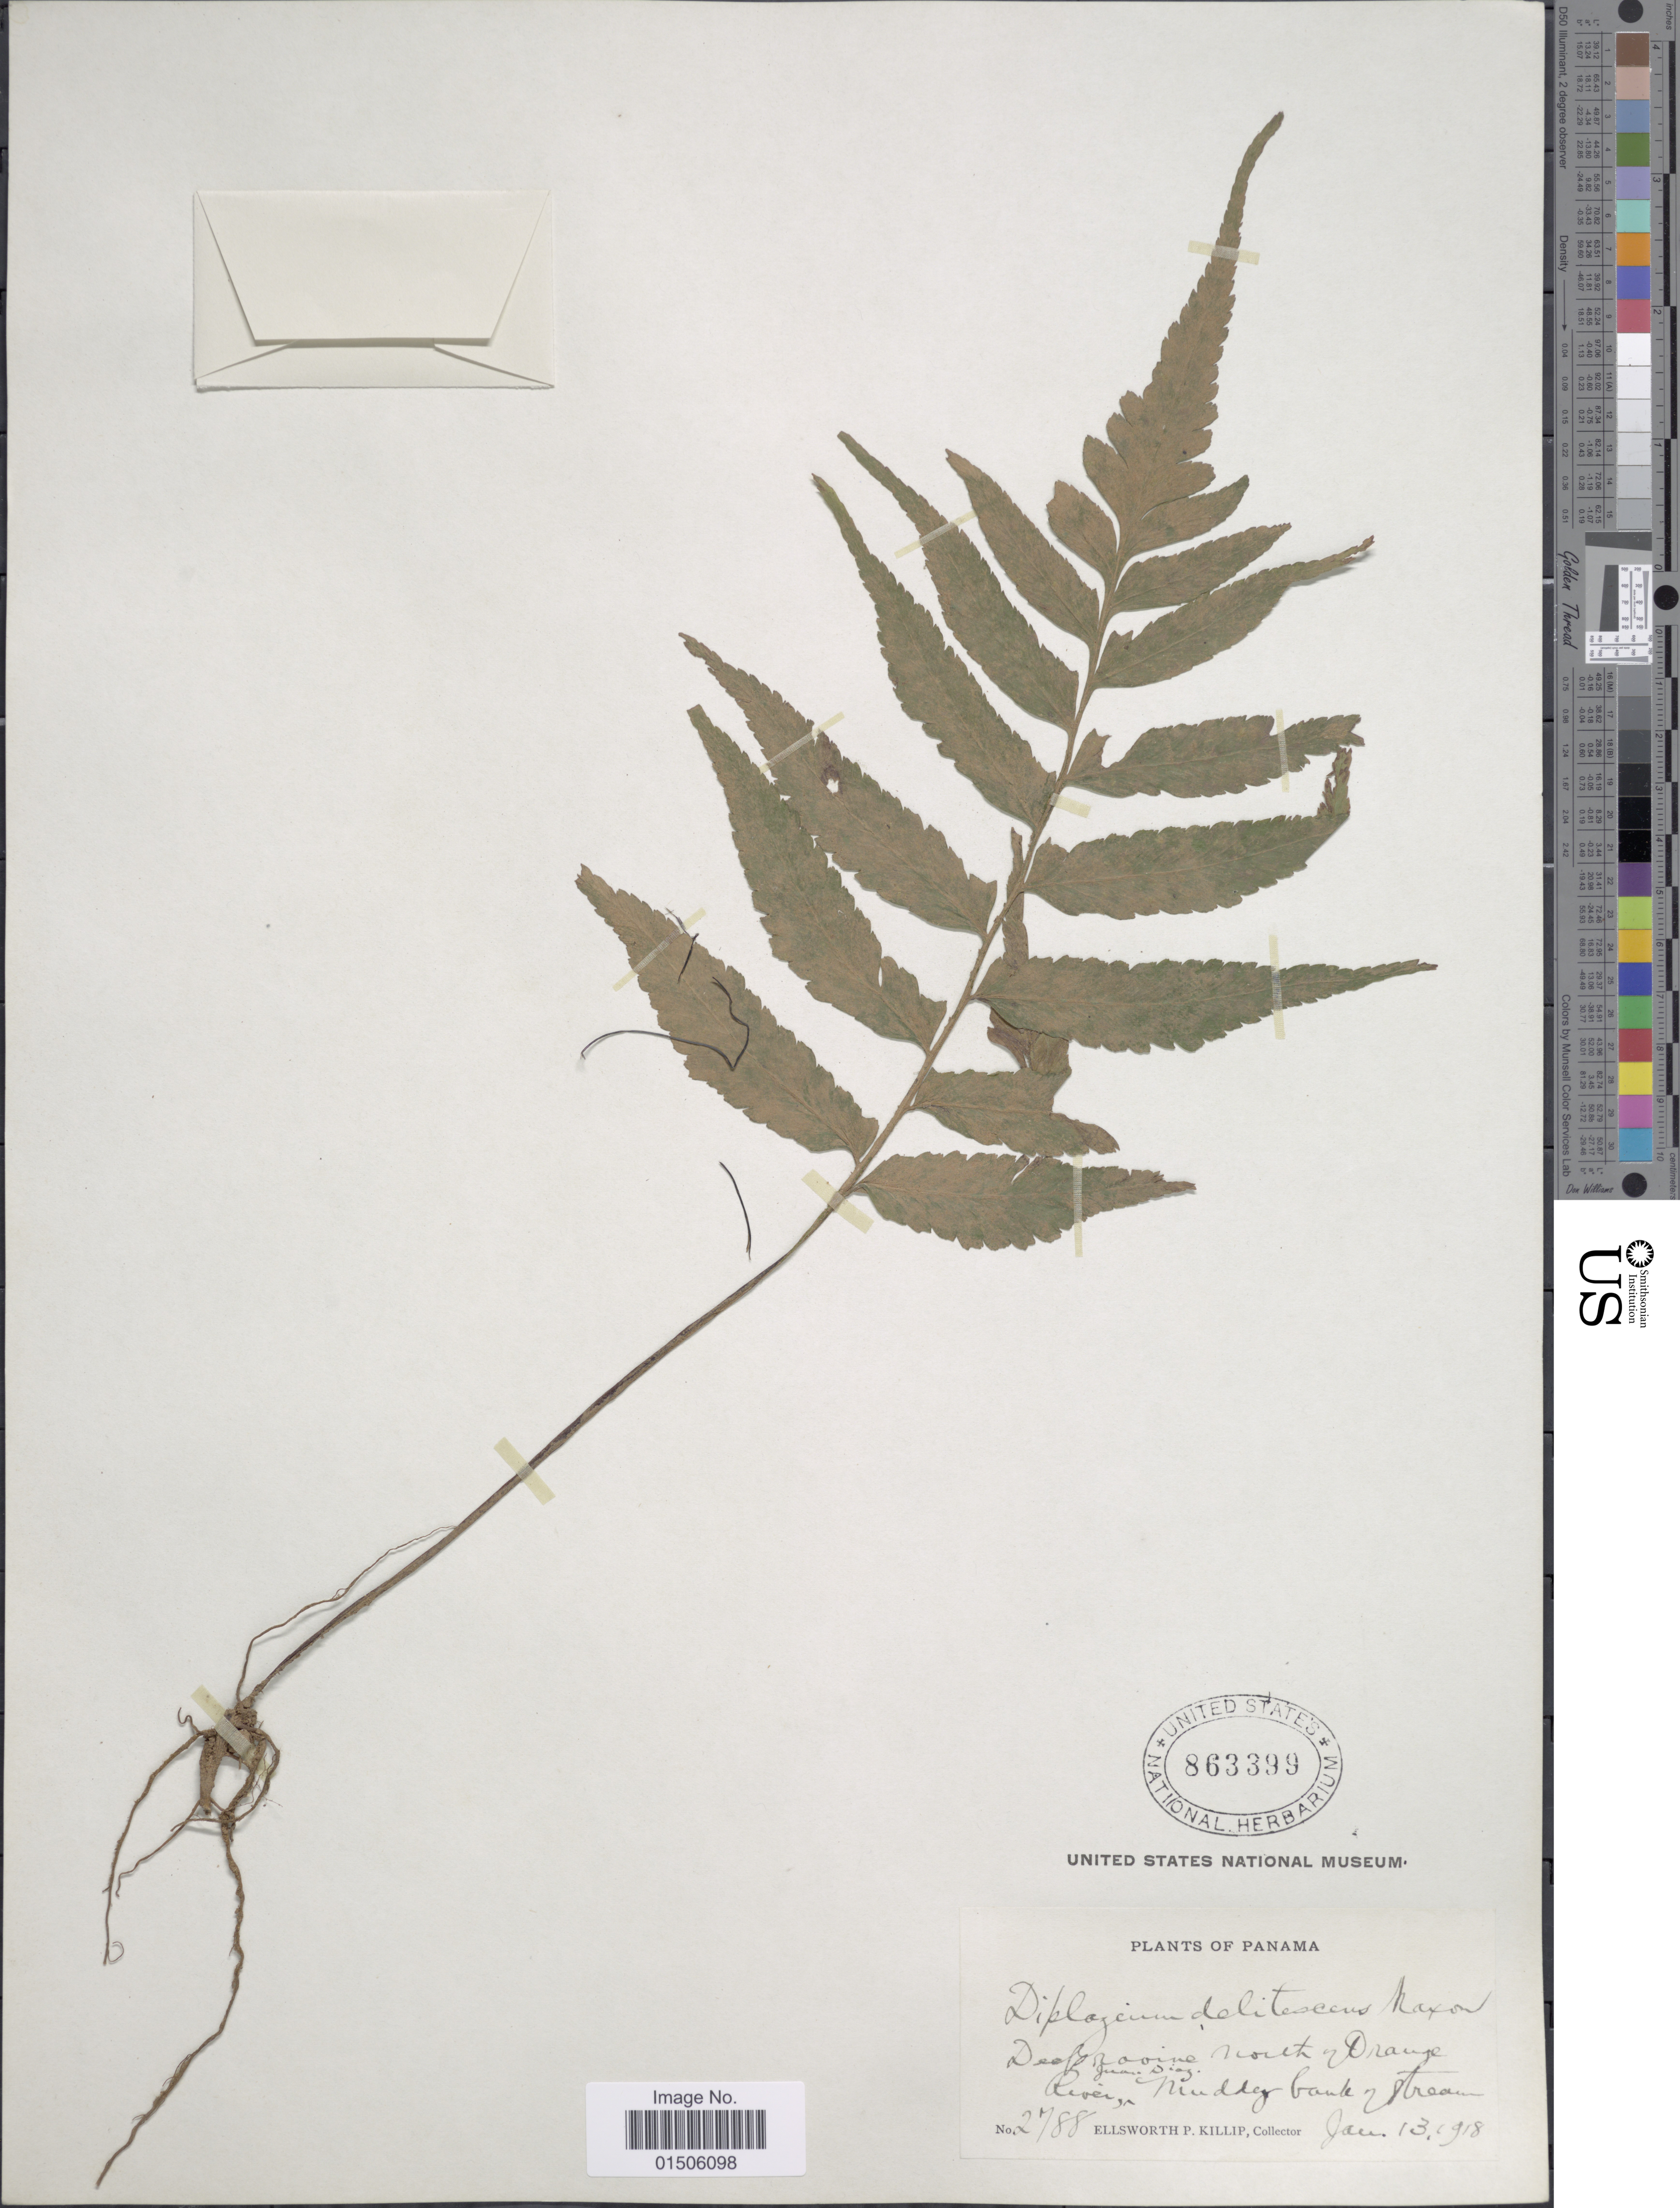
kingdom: Plantae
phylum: Tracheophyta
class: Polypodiopsida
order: Polypodiales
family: Aspleniaceae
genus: Asplenium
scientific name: Asplenium delitescens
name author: (Maxon) L.D. Gómez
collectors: E. P. Killip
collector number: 2788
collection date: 1918-01-13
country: Panama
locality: Deep ravine north of Orange Juan Diaz River., Muddey bnk of stream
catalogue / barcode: US 863399